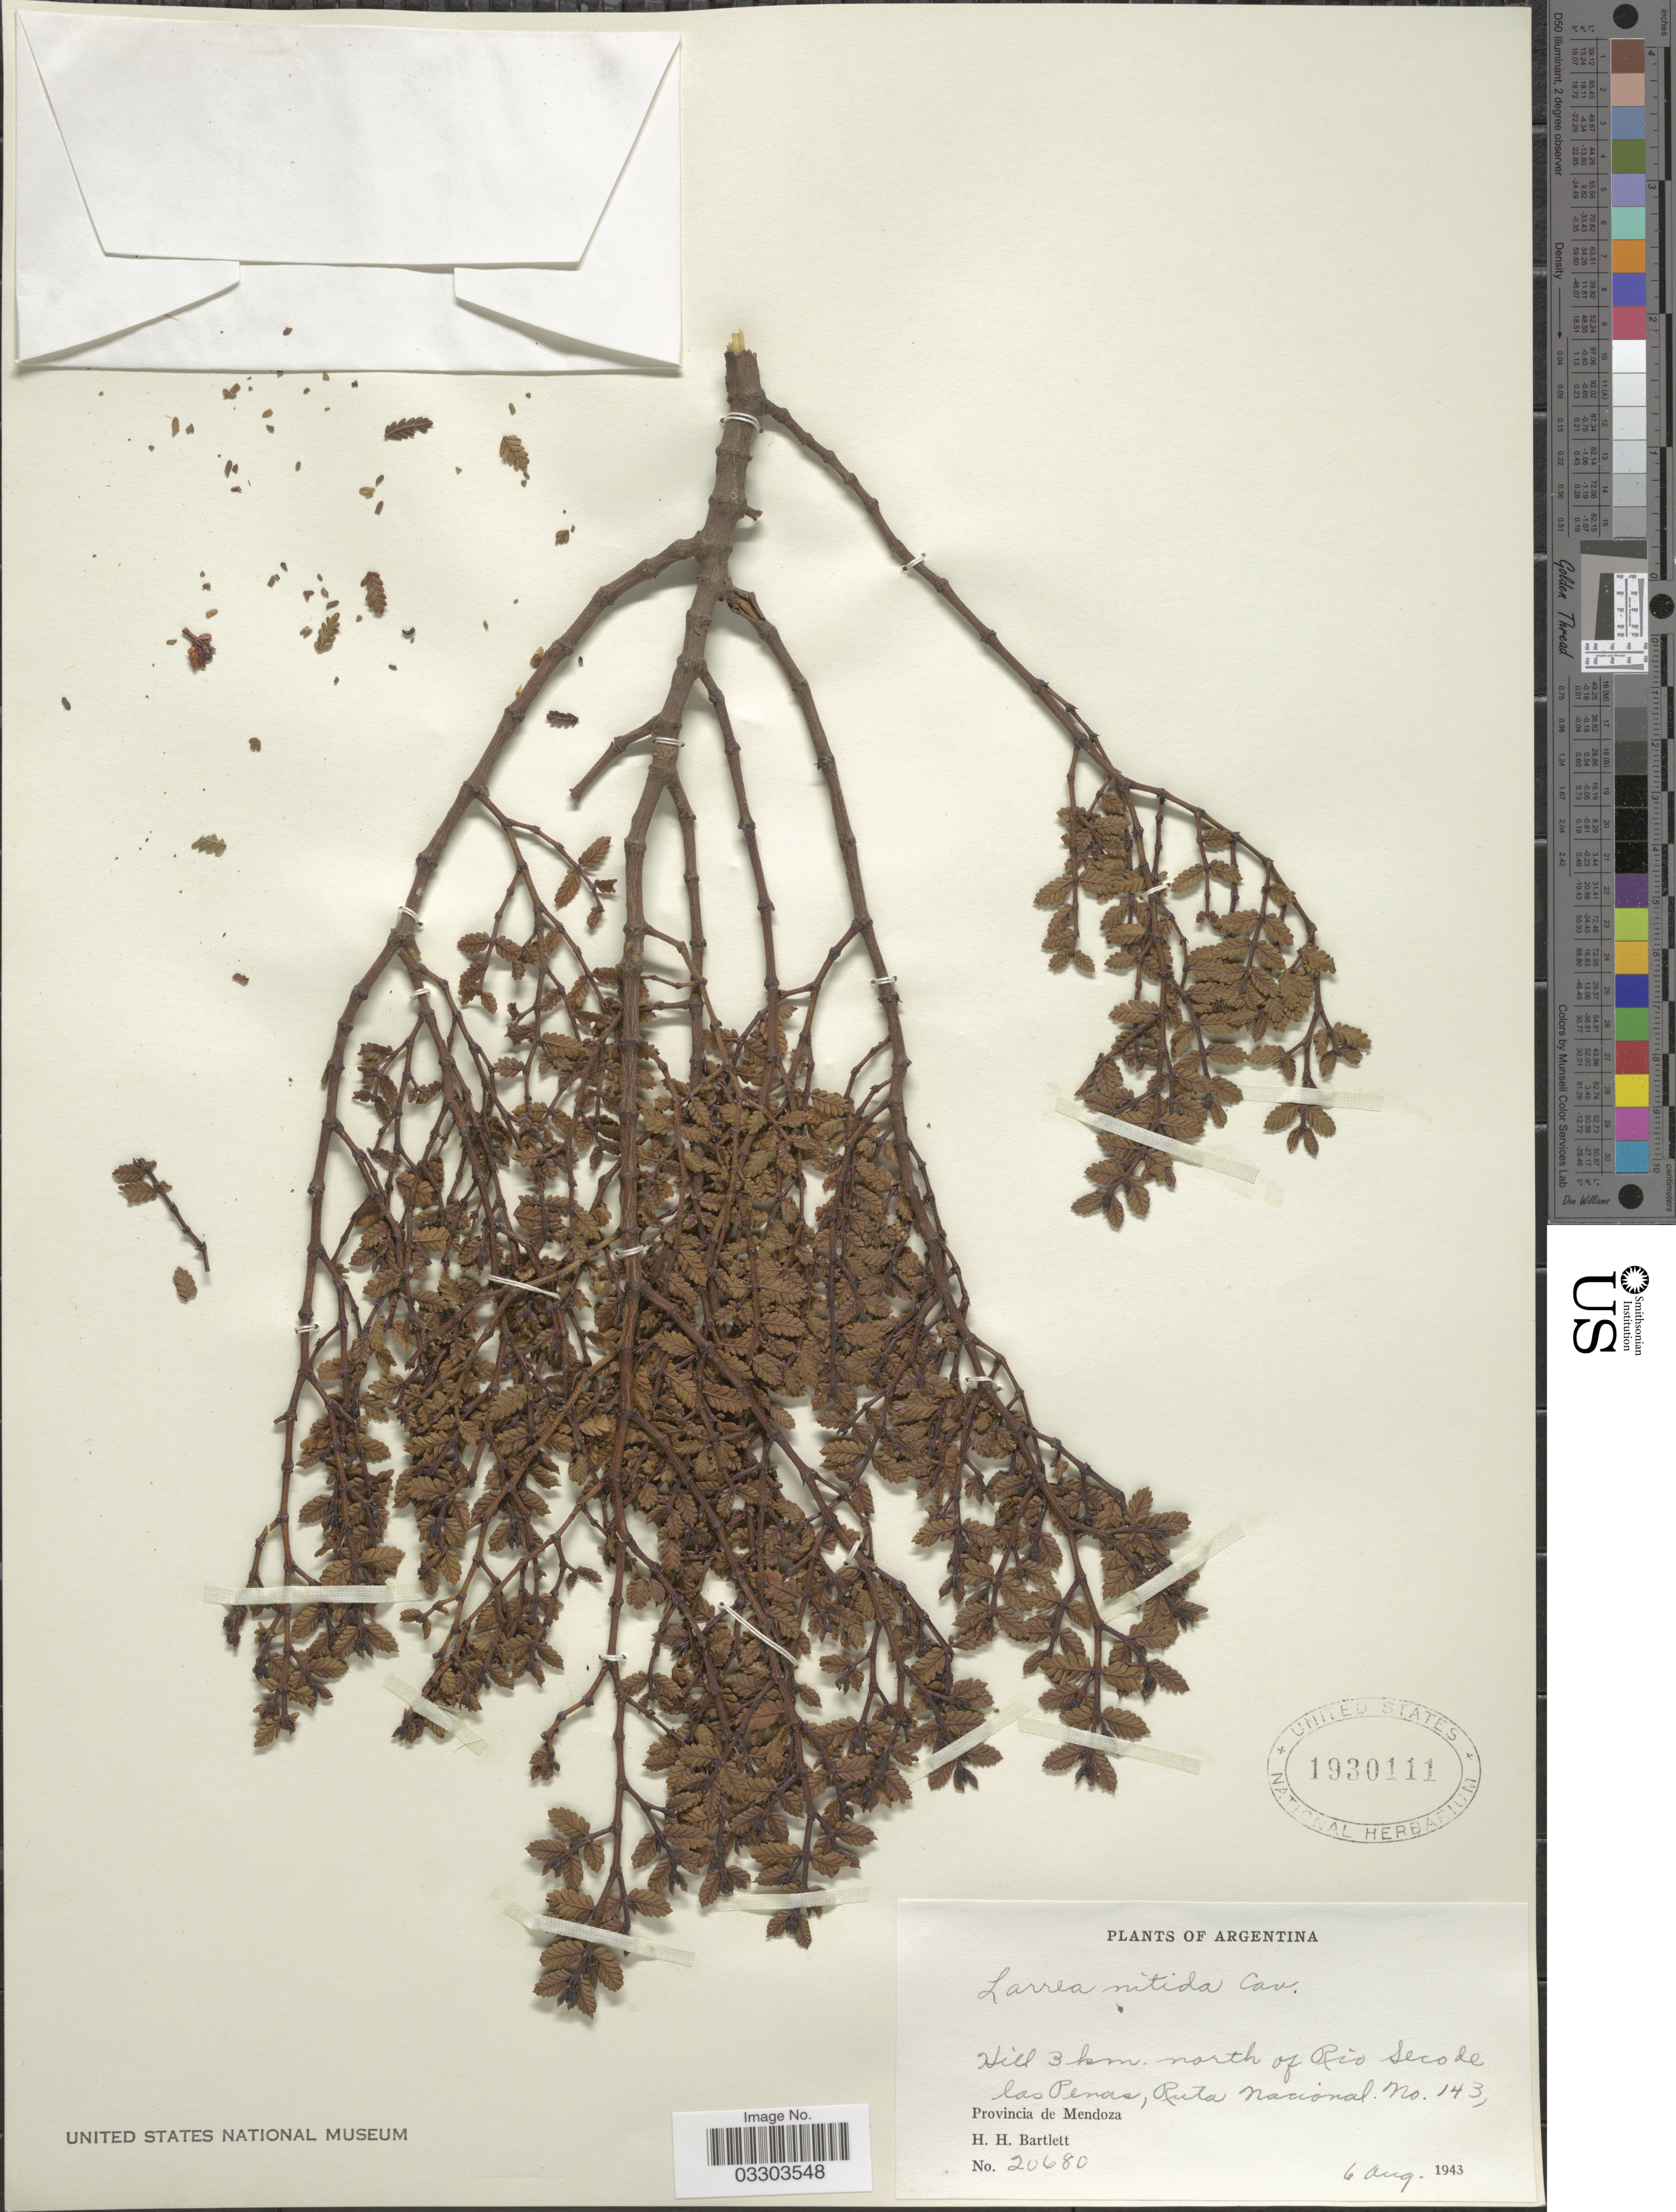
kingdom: Plantae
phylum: Tracheophyta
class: Magnoliopsida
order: Zygophyllales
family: Zygophyllaceae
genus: Larrea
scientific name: Larrea nitida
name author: Cav.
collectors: H. H. Bartlett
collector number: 20680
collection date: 1943-08-06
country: Argentina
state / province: Mendoza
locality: Hill 3 km. north of Rio Seco de las Penas, Ruta Nacional No. 143.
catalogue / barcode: US 1930111